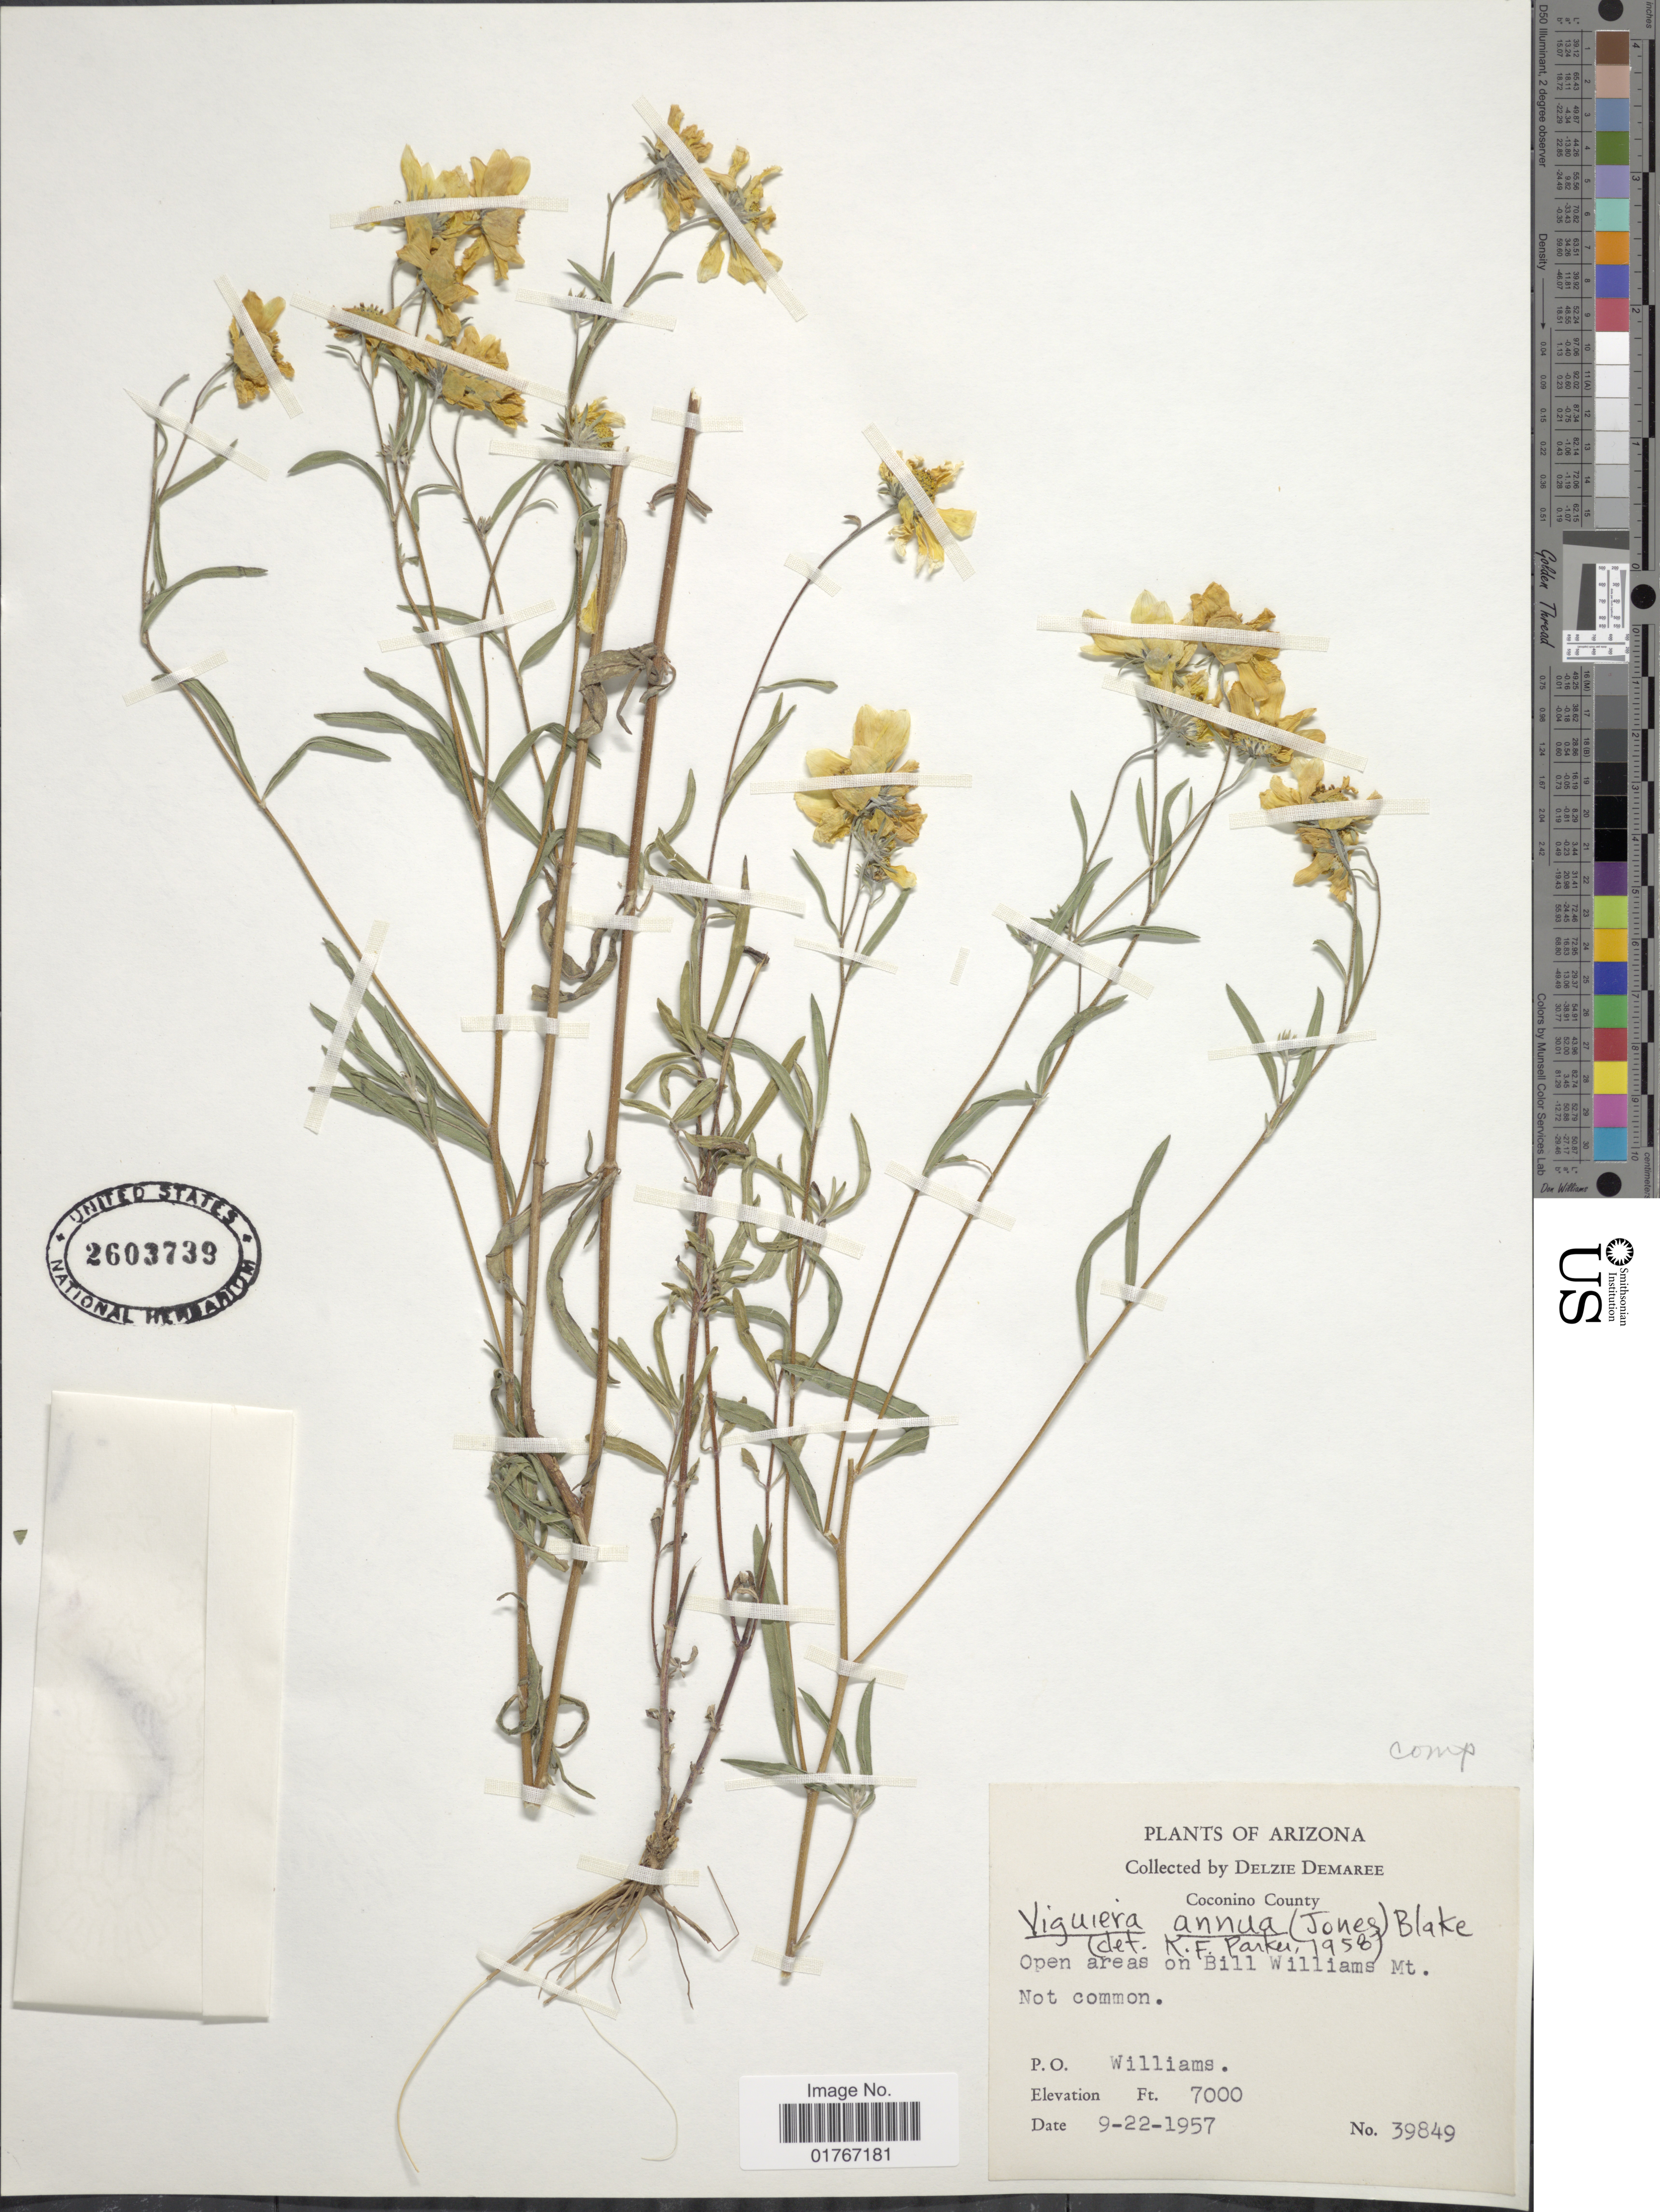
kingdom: Plantae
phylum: Tracheophyta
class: Magnoliopsida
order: Asterales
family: Asteraceae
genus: Heliomeris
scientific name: Heliomeris annua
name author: (M.E. Jones) Cockerell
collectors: D. Demaree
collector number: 39849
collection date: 1957-09-22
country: United States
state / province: Arizona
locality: Coconino County, P.O. Williams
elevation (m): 2134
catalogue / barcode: US 2603739